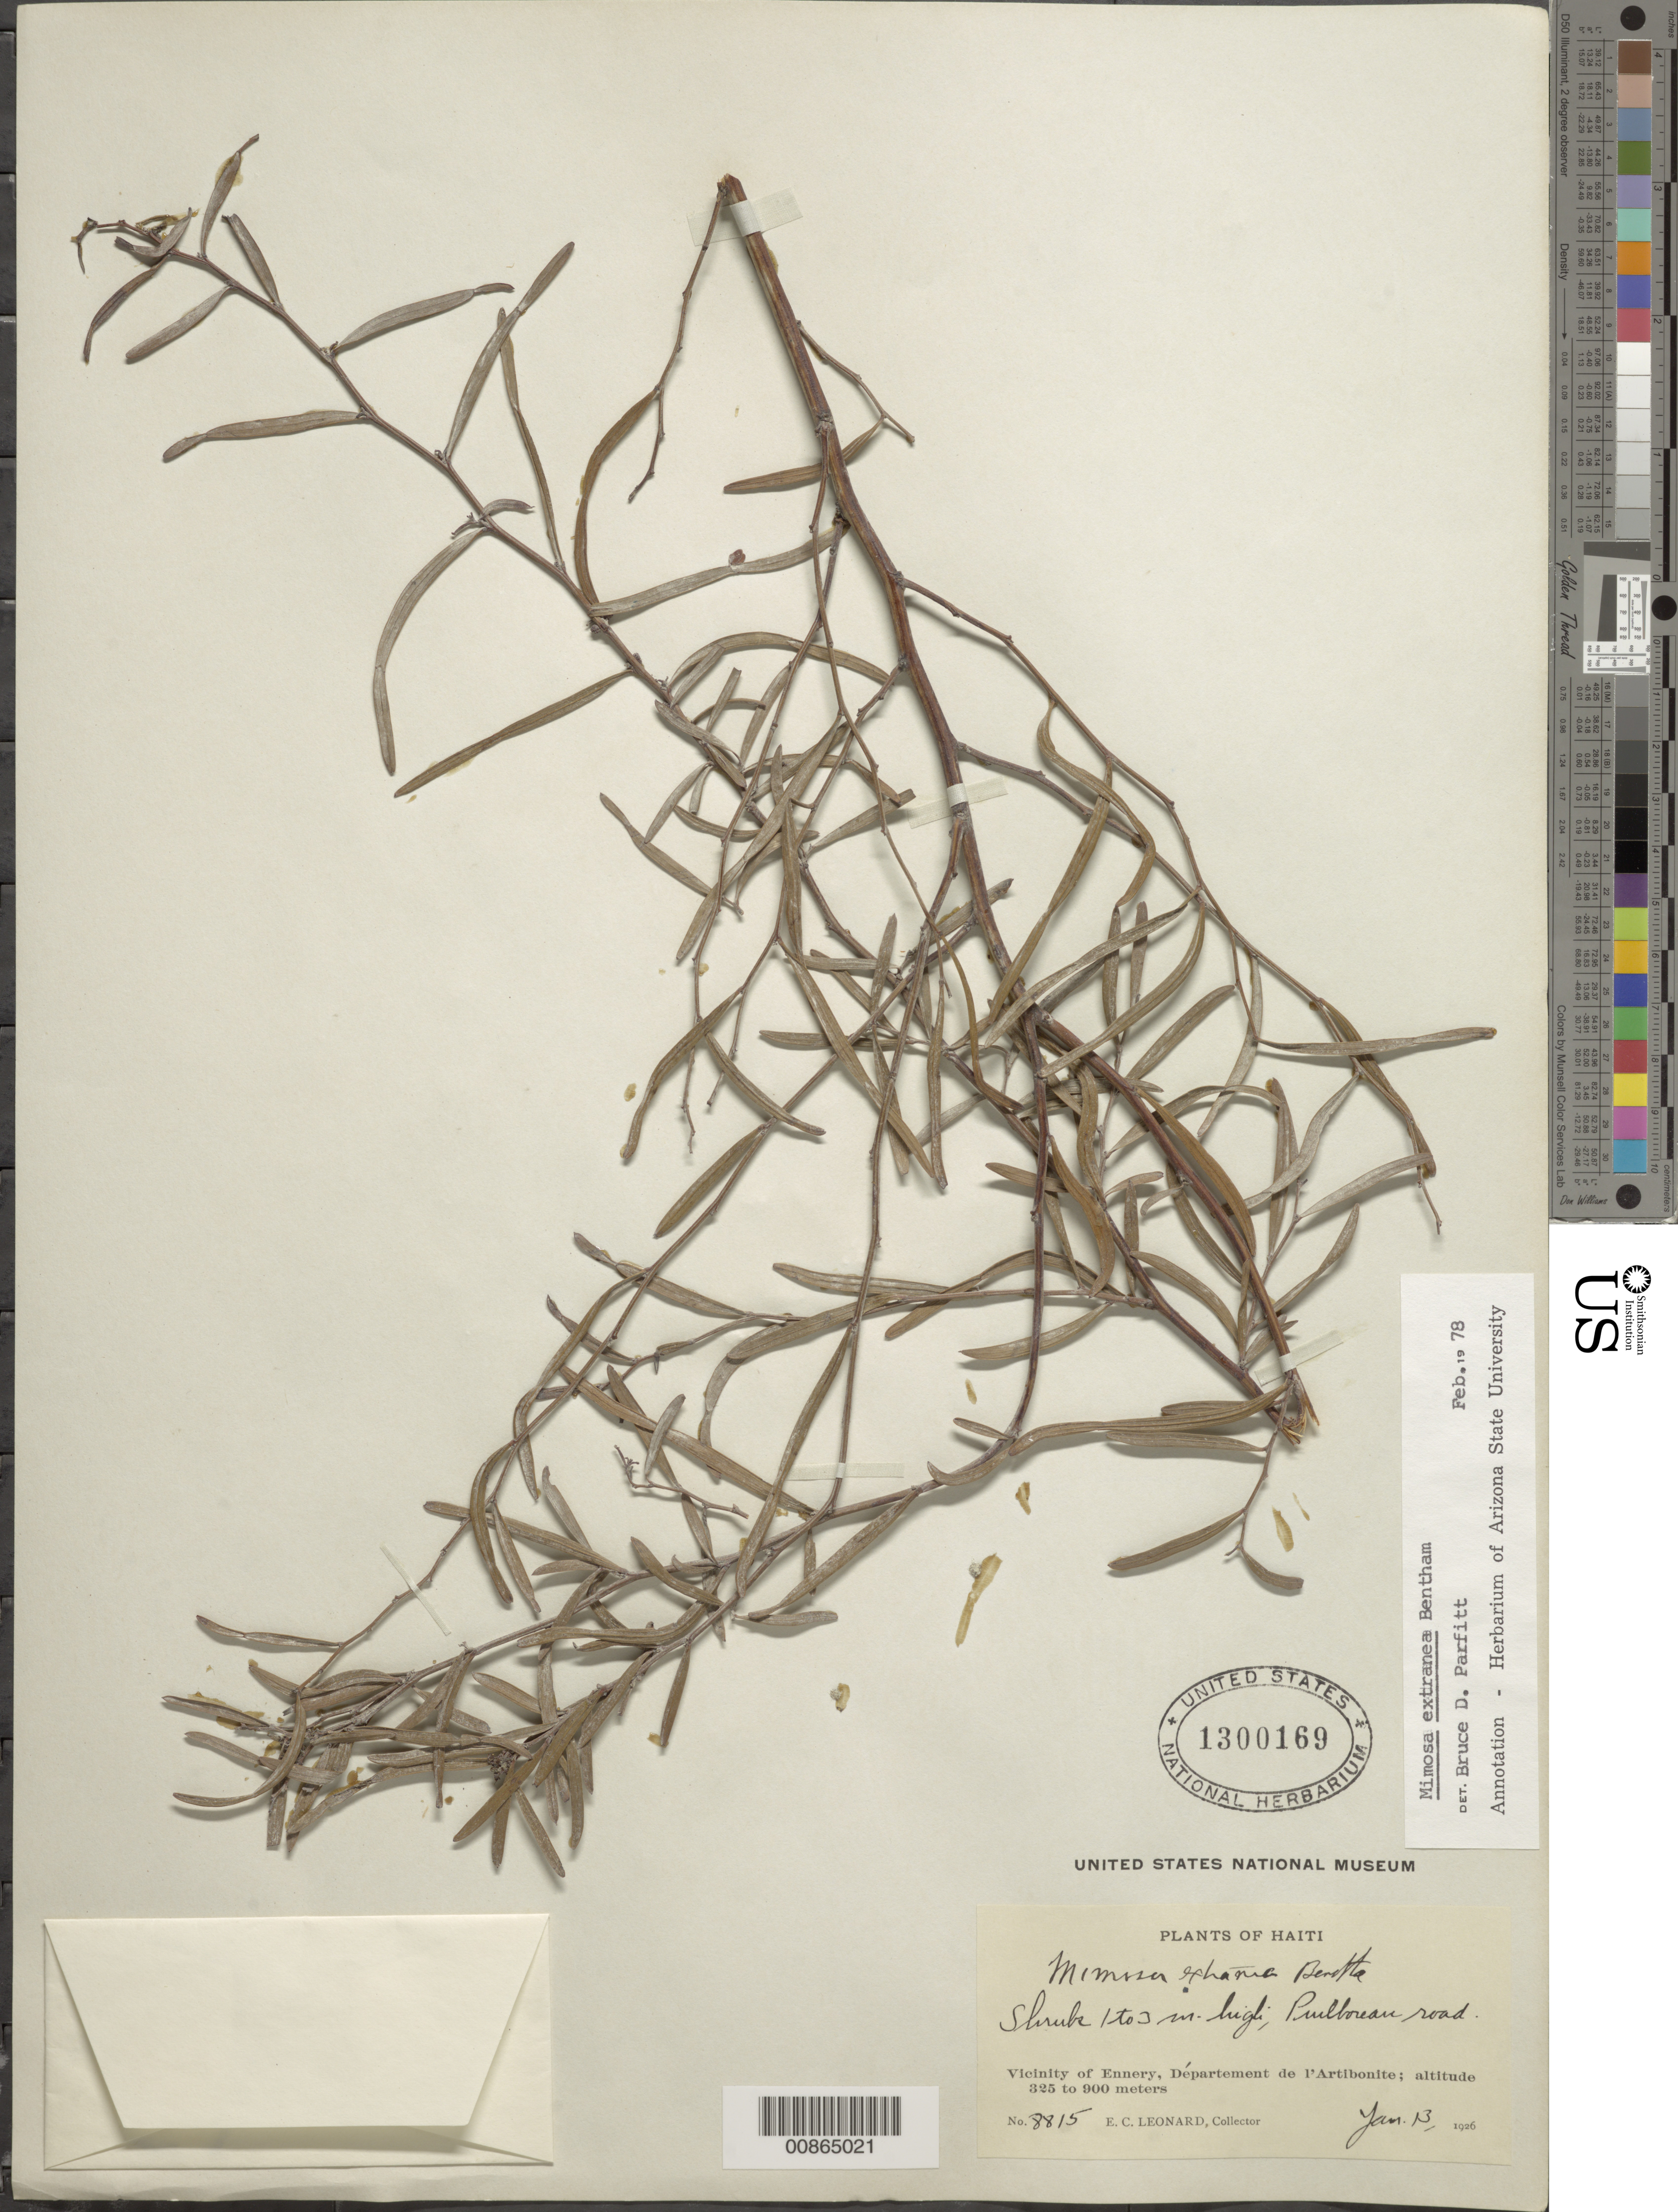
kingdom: Plantae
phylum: Tracheophyta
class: Magnoliopsida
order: Fabales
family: Fabaceae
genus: Mimosa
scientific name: Mimosa extranea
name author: Benth.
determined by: Parfitt, B. D., (ASU), Arizona State University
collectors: E. C. Leonard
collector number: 8815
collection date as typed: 13 Jan 1926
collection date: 1926-01-13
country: Haiti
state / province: Artibonite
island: Hispaniola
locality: Vicinity of Ennery. Puilboreau road.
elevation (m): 325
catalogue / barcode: US 1300169